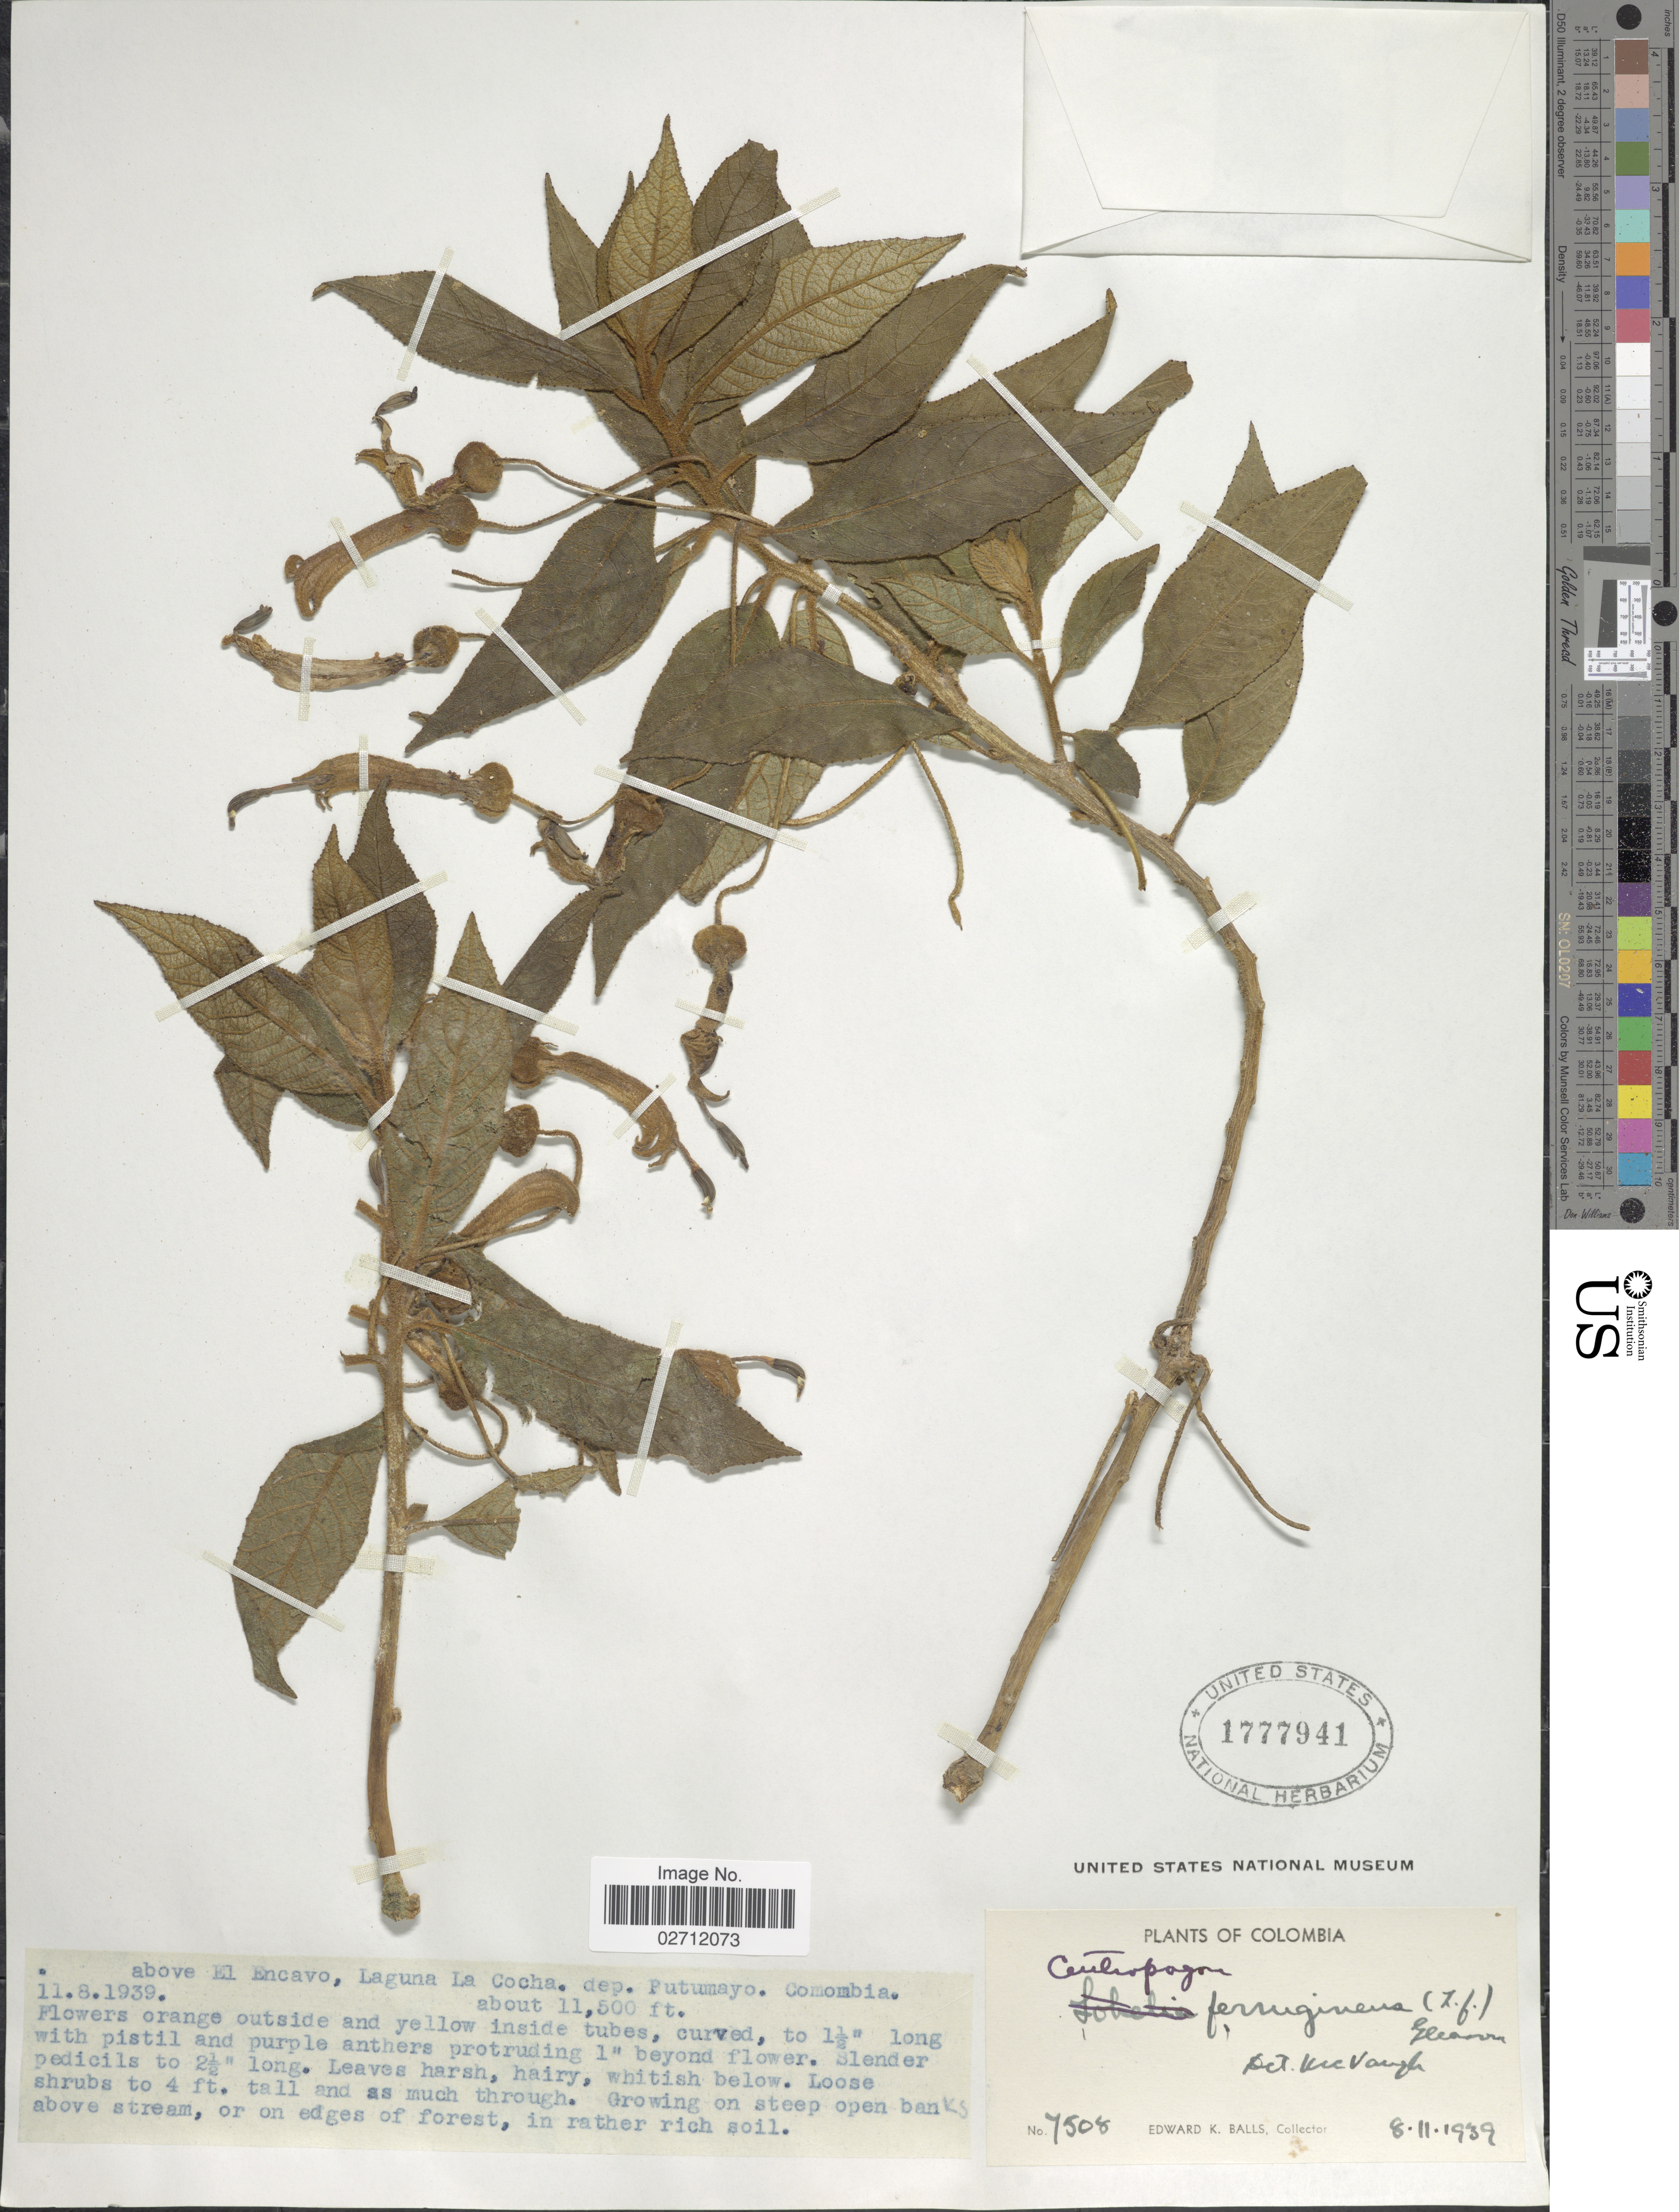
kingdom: Plantae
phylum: Tracheophyta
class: Magnoliopsida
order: Asterales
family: Campanulaceae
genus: Centropogon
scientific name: Centropogon ferrugineus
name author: (L. f.) Gleason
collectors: E. K. Balls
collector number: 7508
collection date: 1939-11-08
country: Colombia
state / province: Putumayo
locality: Above El Encavo, Laguna La Cocha, on steep open banks above stream, or on edges of forest.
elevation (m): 3505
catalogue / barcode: US 1777941